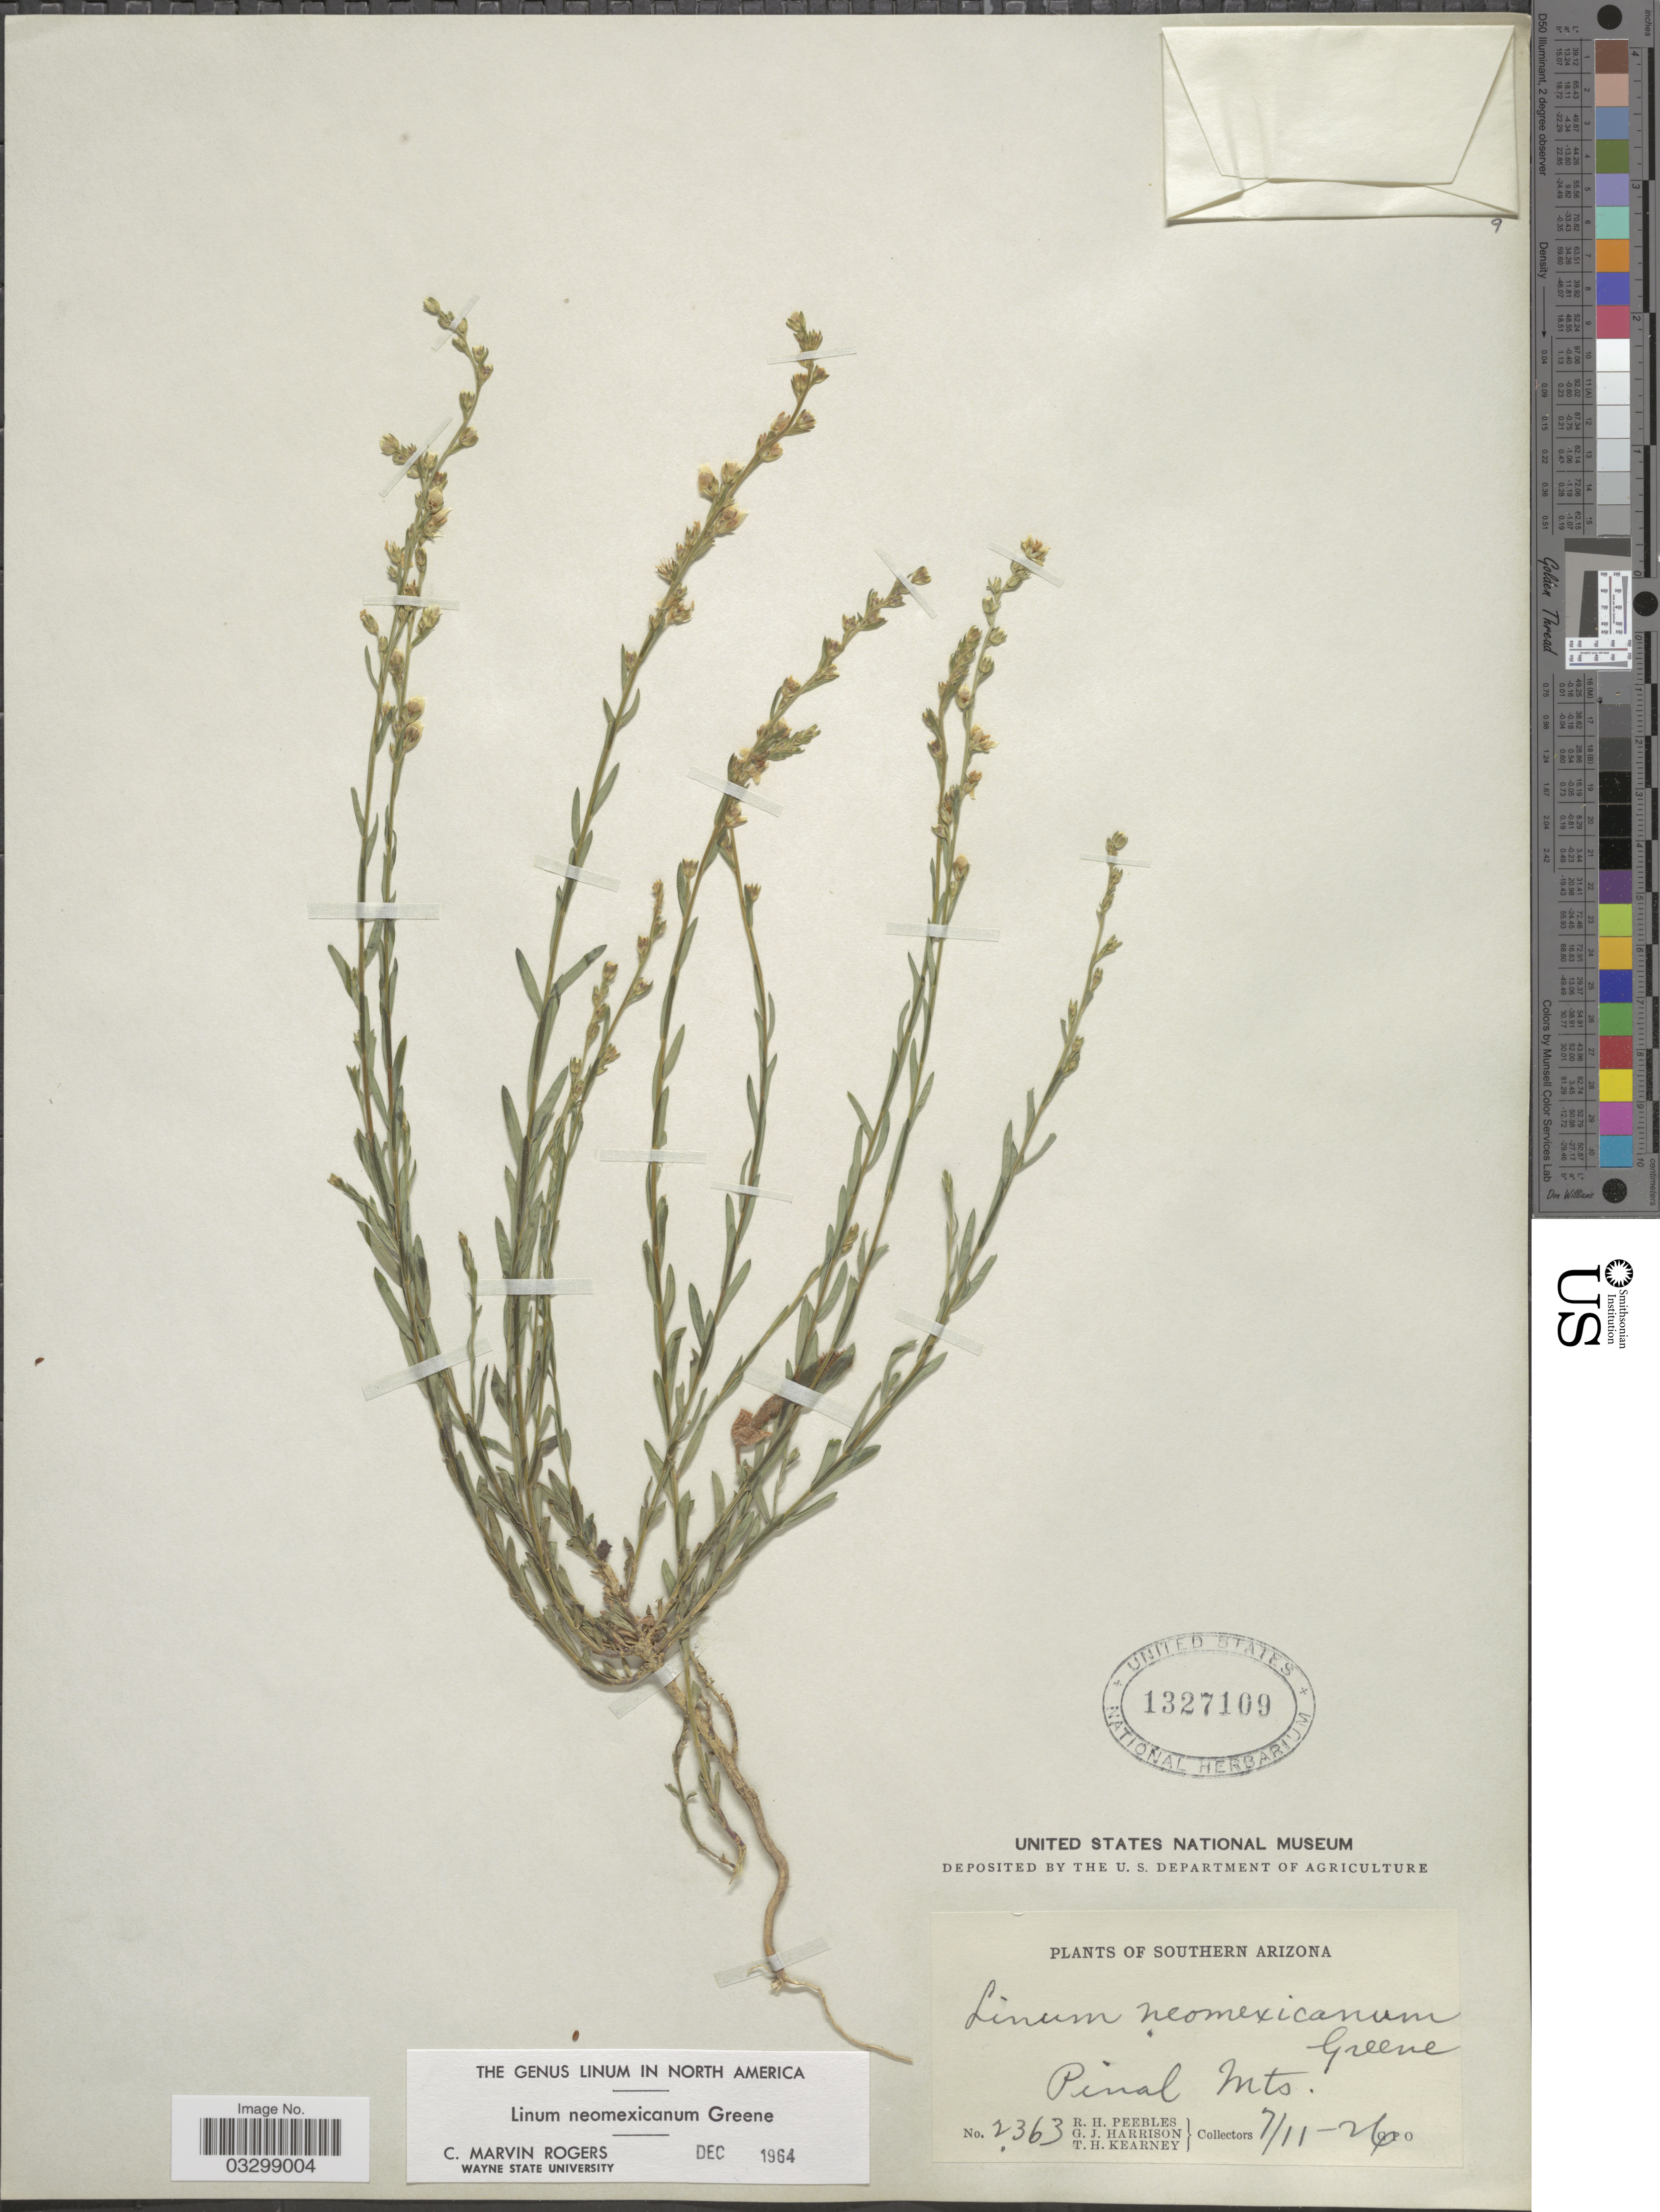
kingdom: Plantae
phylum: Tracheophyta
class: Magnoliopsida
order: Malpighiales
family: Linaceae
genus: Linum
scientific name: Linum neomexicanum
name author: Greene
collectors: R. H. Peebles, G. J. Harrison & T. H. Kearney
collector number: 2363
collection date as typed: Transcribed d/m/y: 11/7/26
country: United States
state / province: Arizona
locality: Southern Arizona. Pinal Mts.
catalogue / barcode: US 1327109